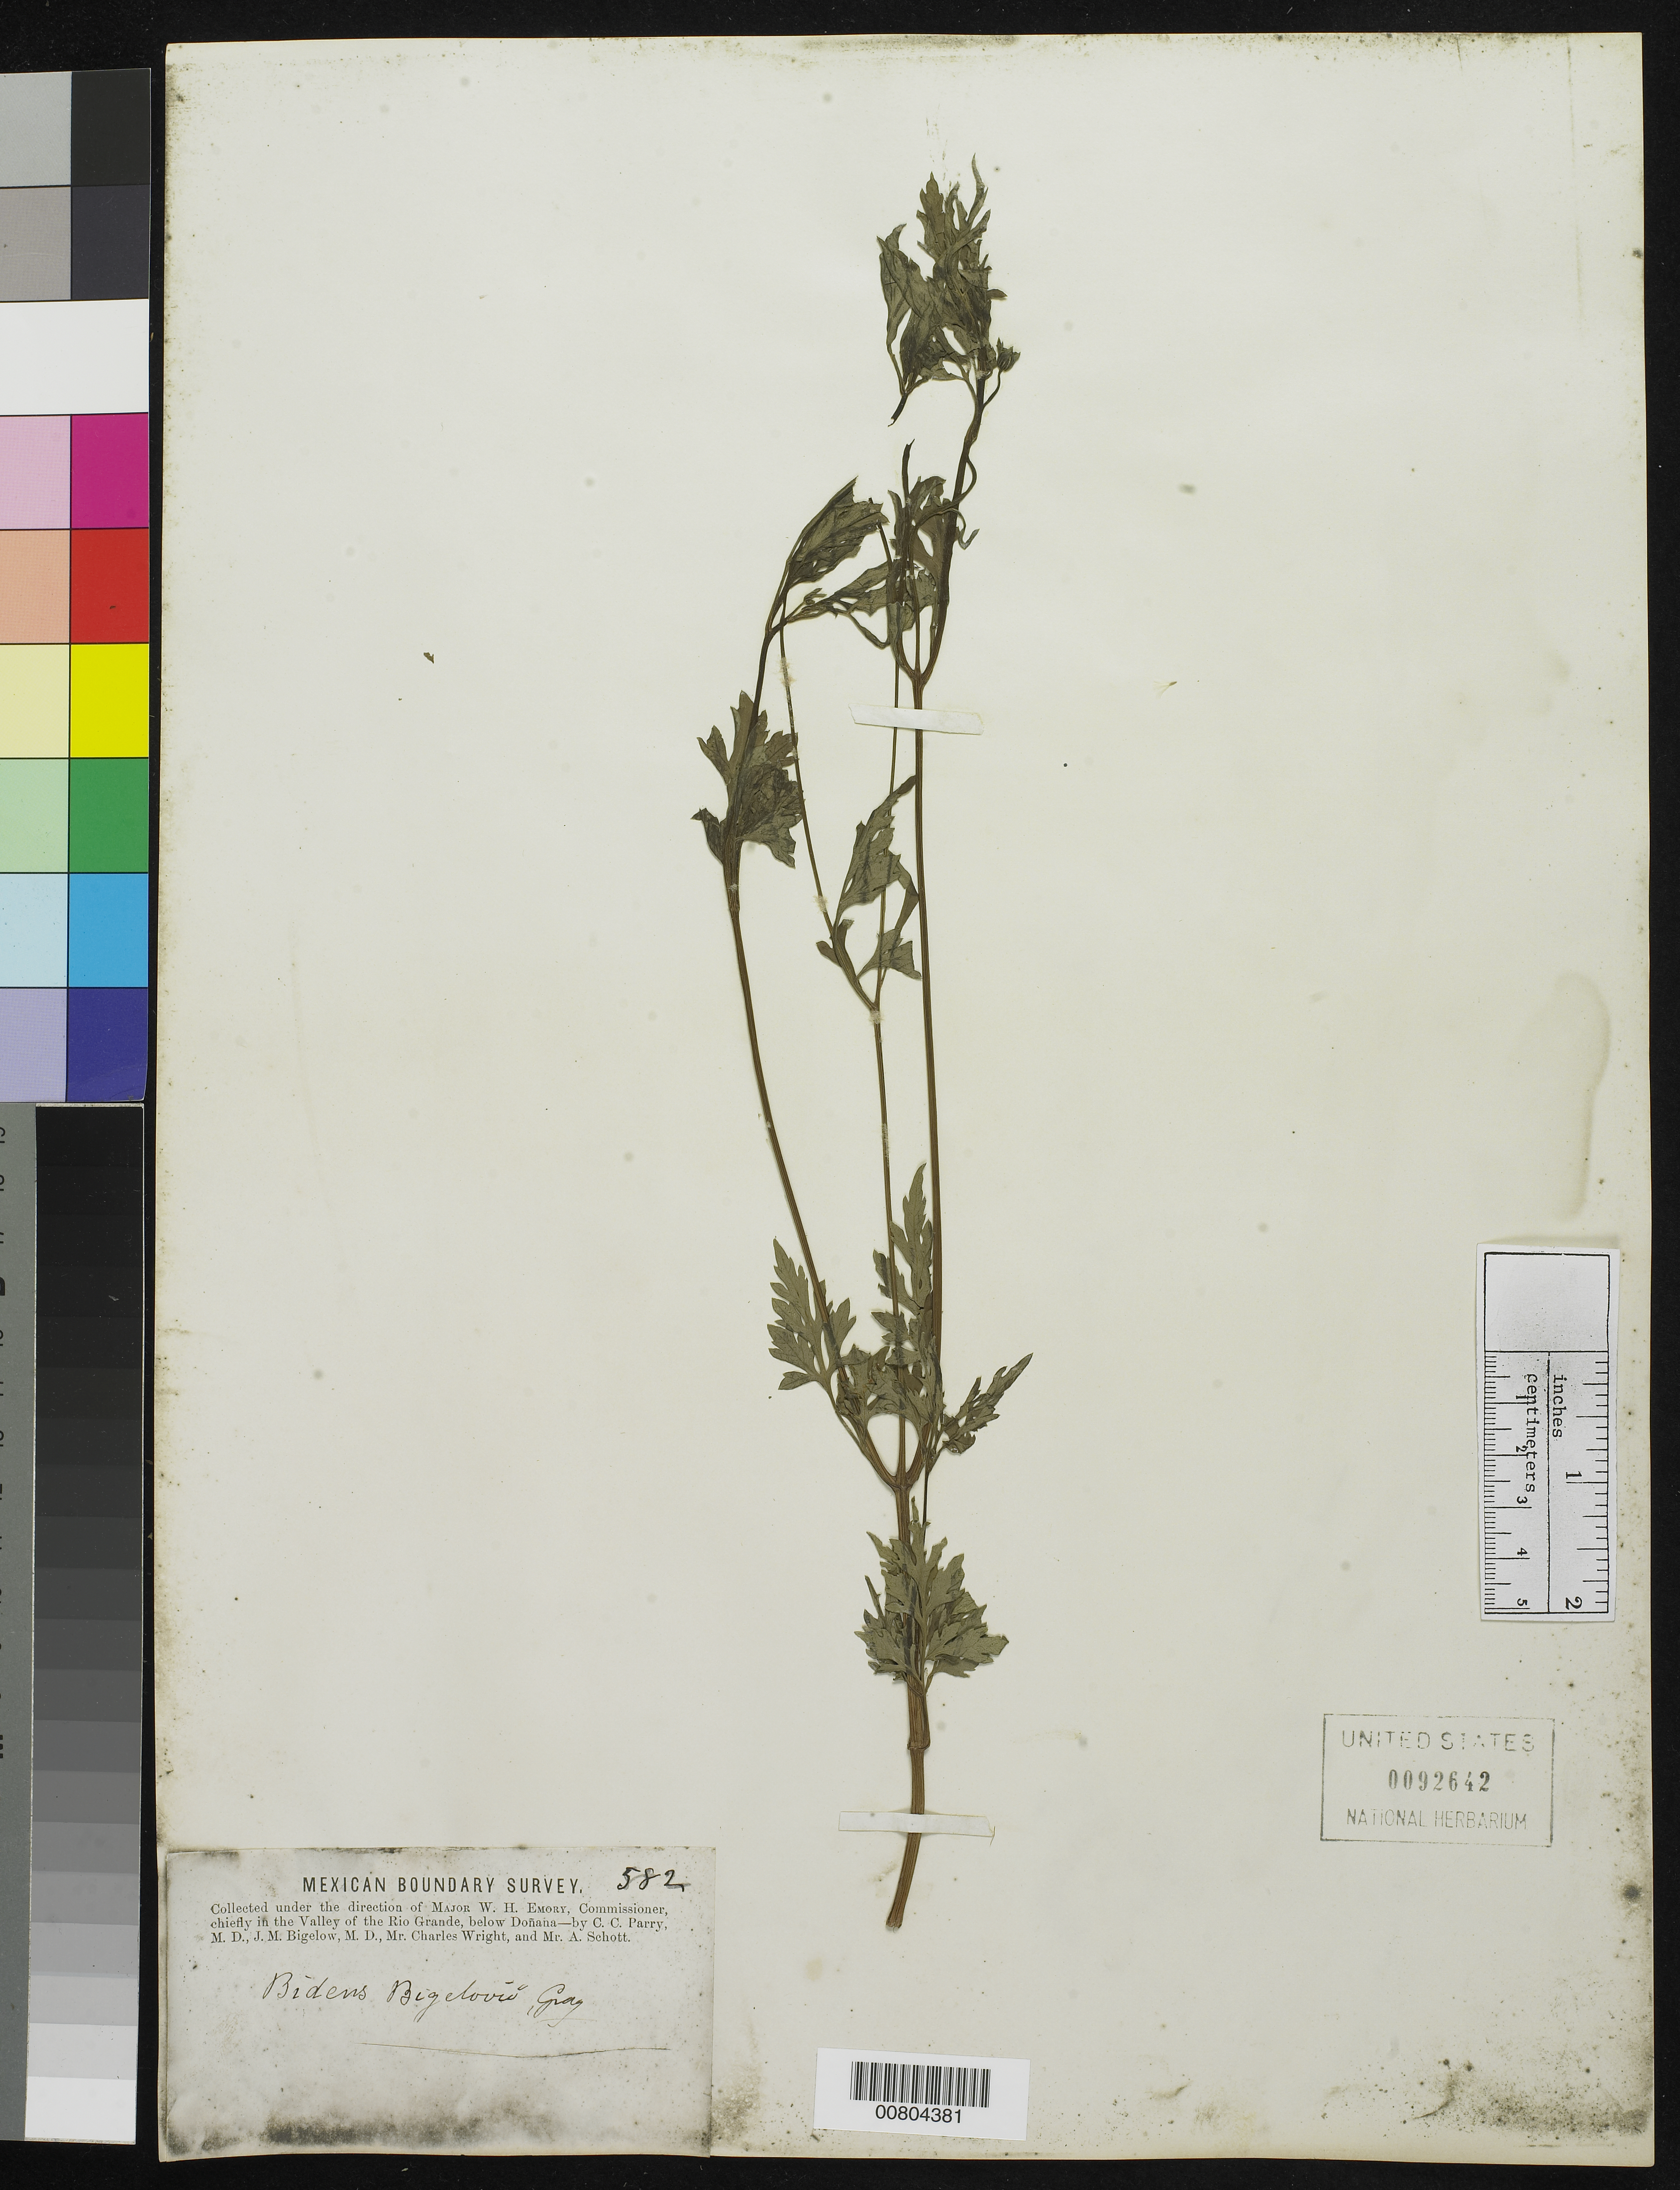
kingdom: Plantae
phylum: Tracheophyta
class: Magnoliopsida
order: Asterales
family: Asteraceae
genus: Bidens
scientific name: Bidens bigelovii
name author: A. Gray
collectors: C. C. Parry, J. M. Bigelow, C. Wright & A. C. V. Schott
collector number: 582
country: United States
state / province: New Mexico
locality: Valley of the Rio Grande, below Doñana, New Mexico.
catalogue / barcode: US 92642